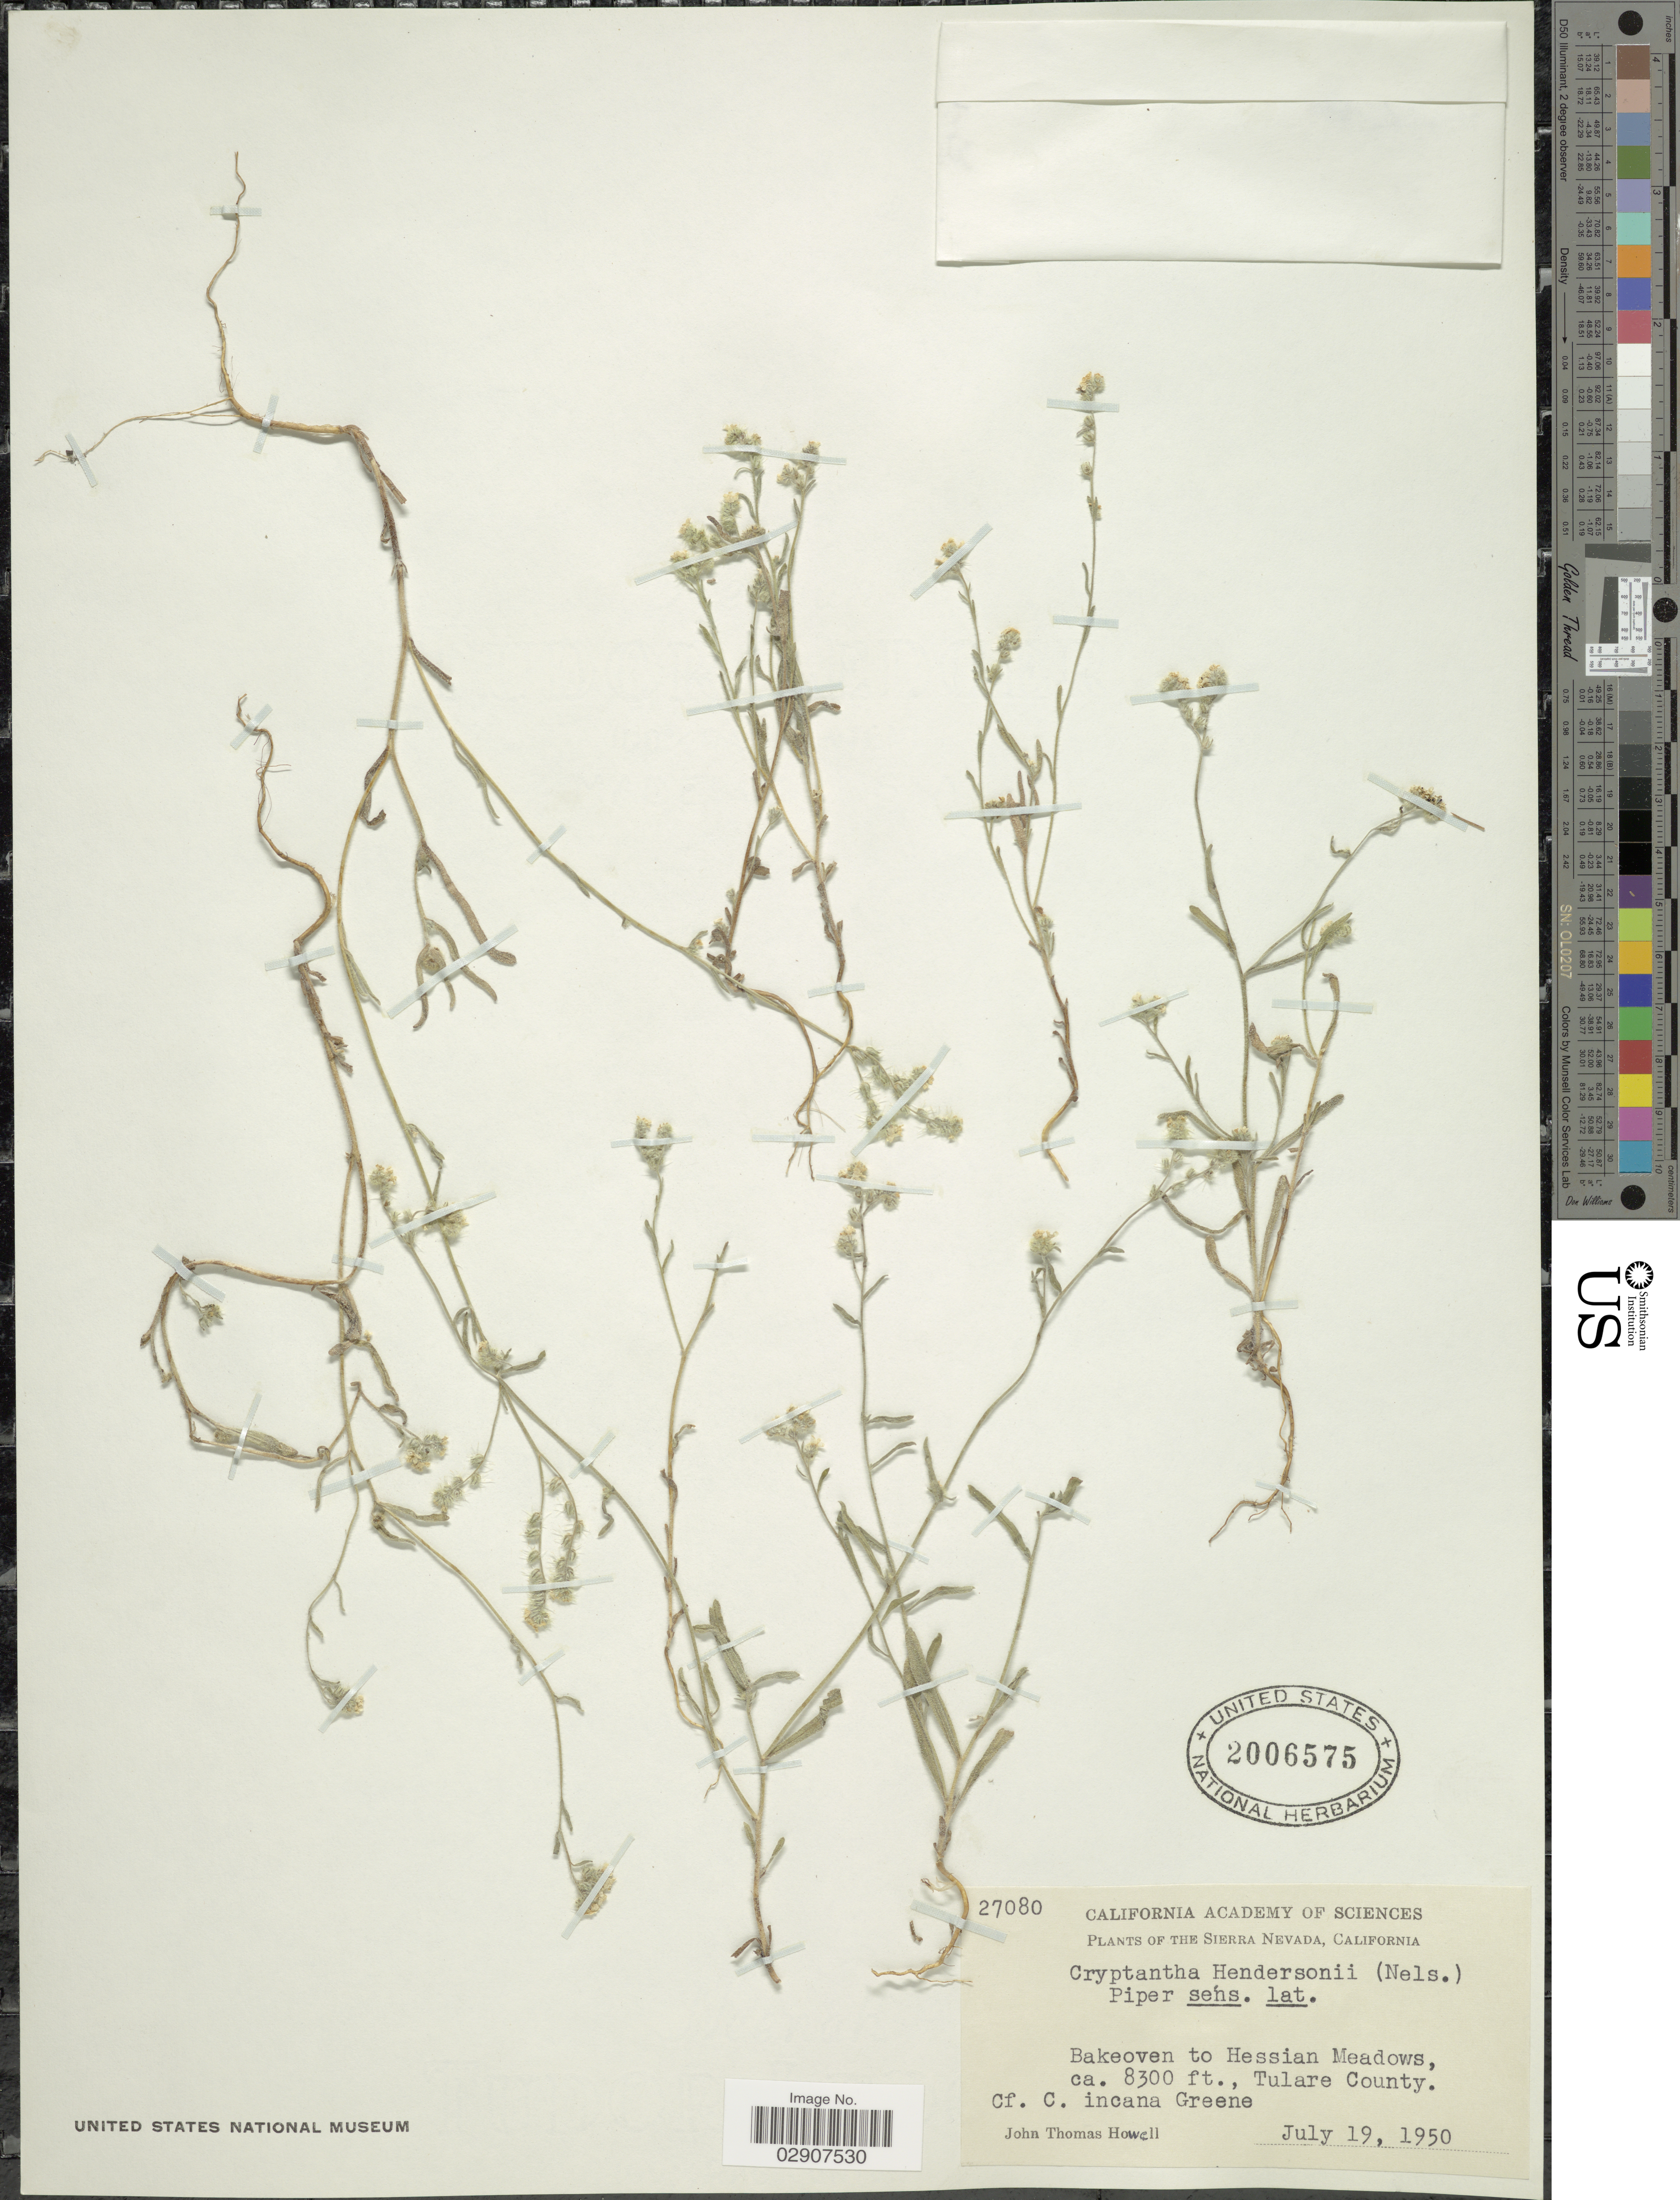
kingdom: Plantae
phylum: Tracheophyta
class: Magnoliopsida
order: Boraginales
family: Boraginaceae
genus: Cryptantha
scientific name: Cryptantha hendersonii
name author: (A. Nelson) A. Nelson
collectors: J. T. Howell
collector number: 27080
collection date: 1950-07-19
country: United States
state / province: California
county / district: Tulare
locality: The Sierra Nevada, California, Bakeoven to Hessian Meadows, Tulare County.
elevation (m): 2530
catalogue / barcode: US 2006575